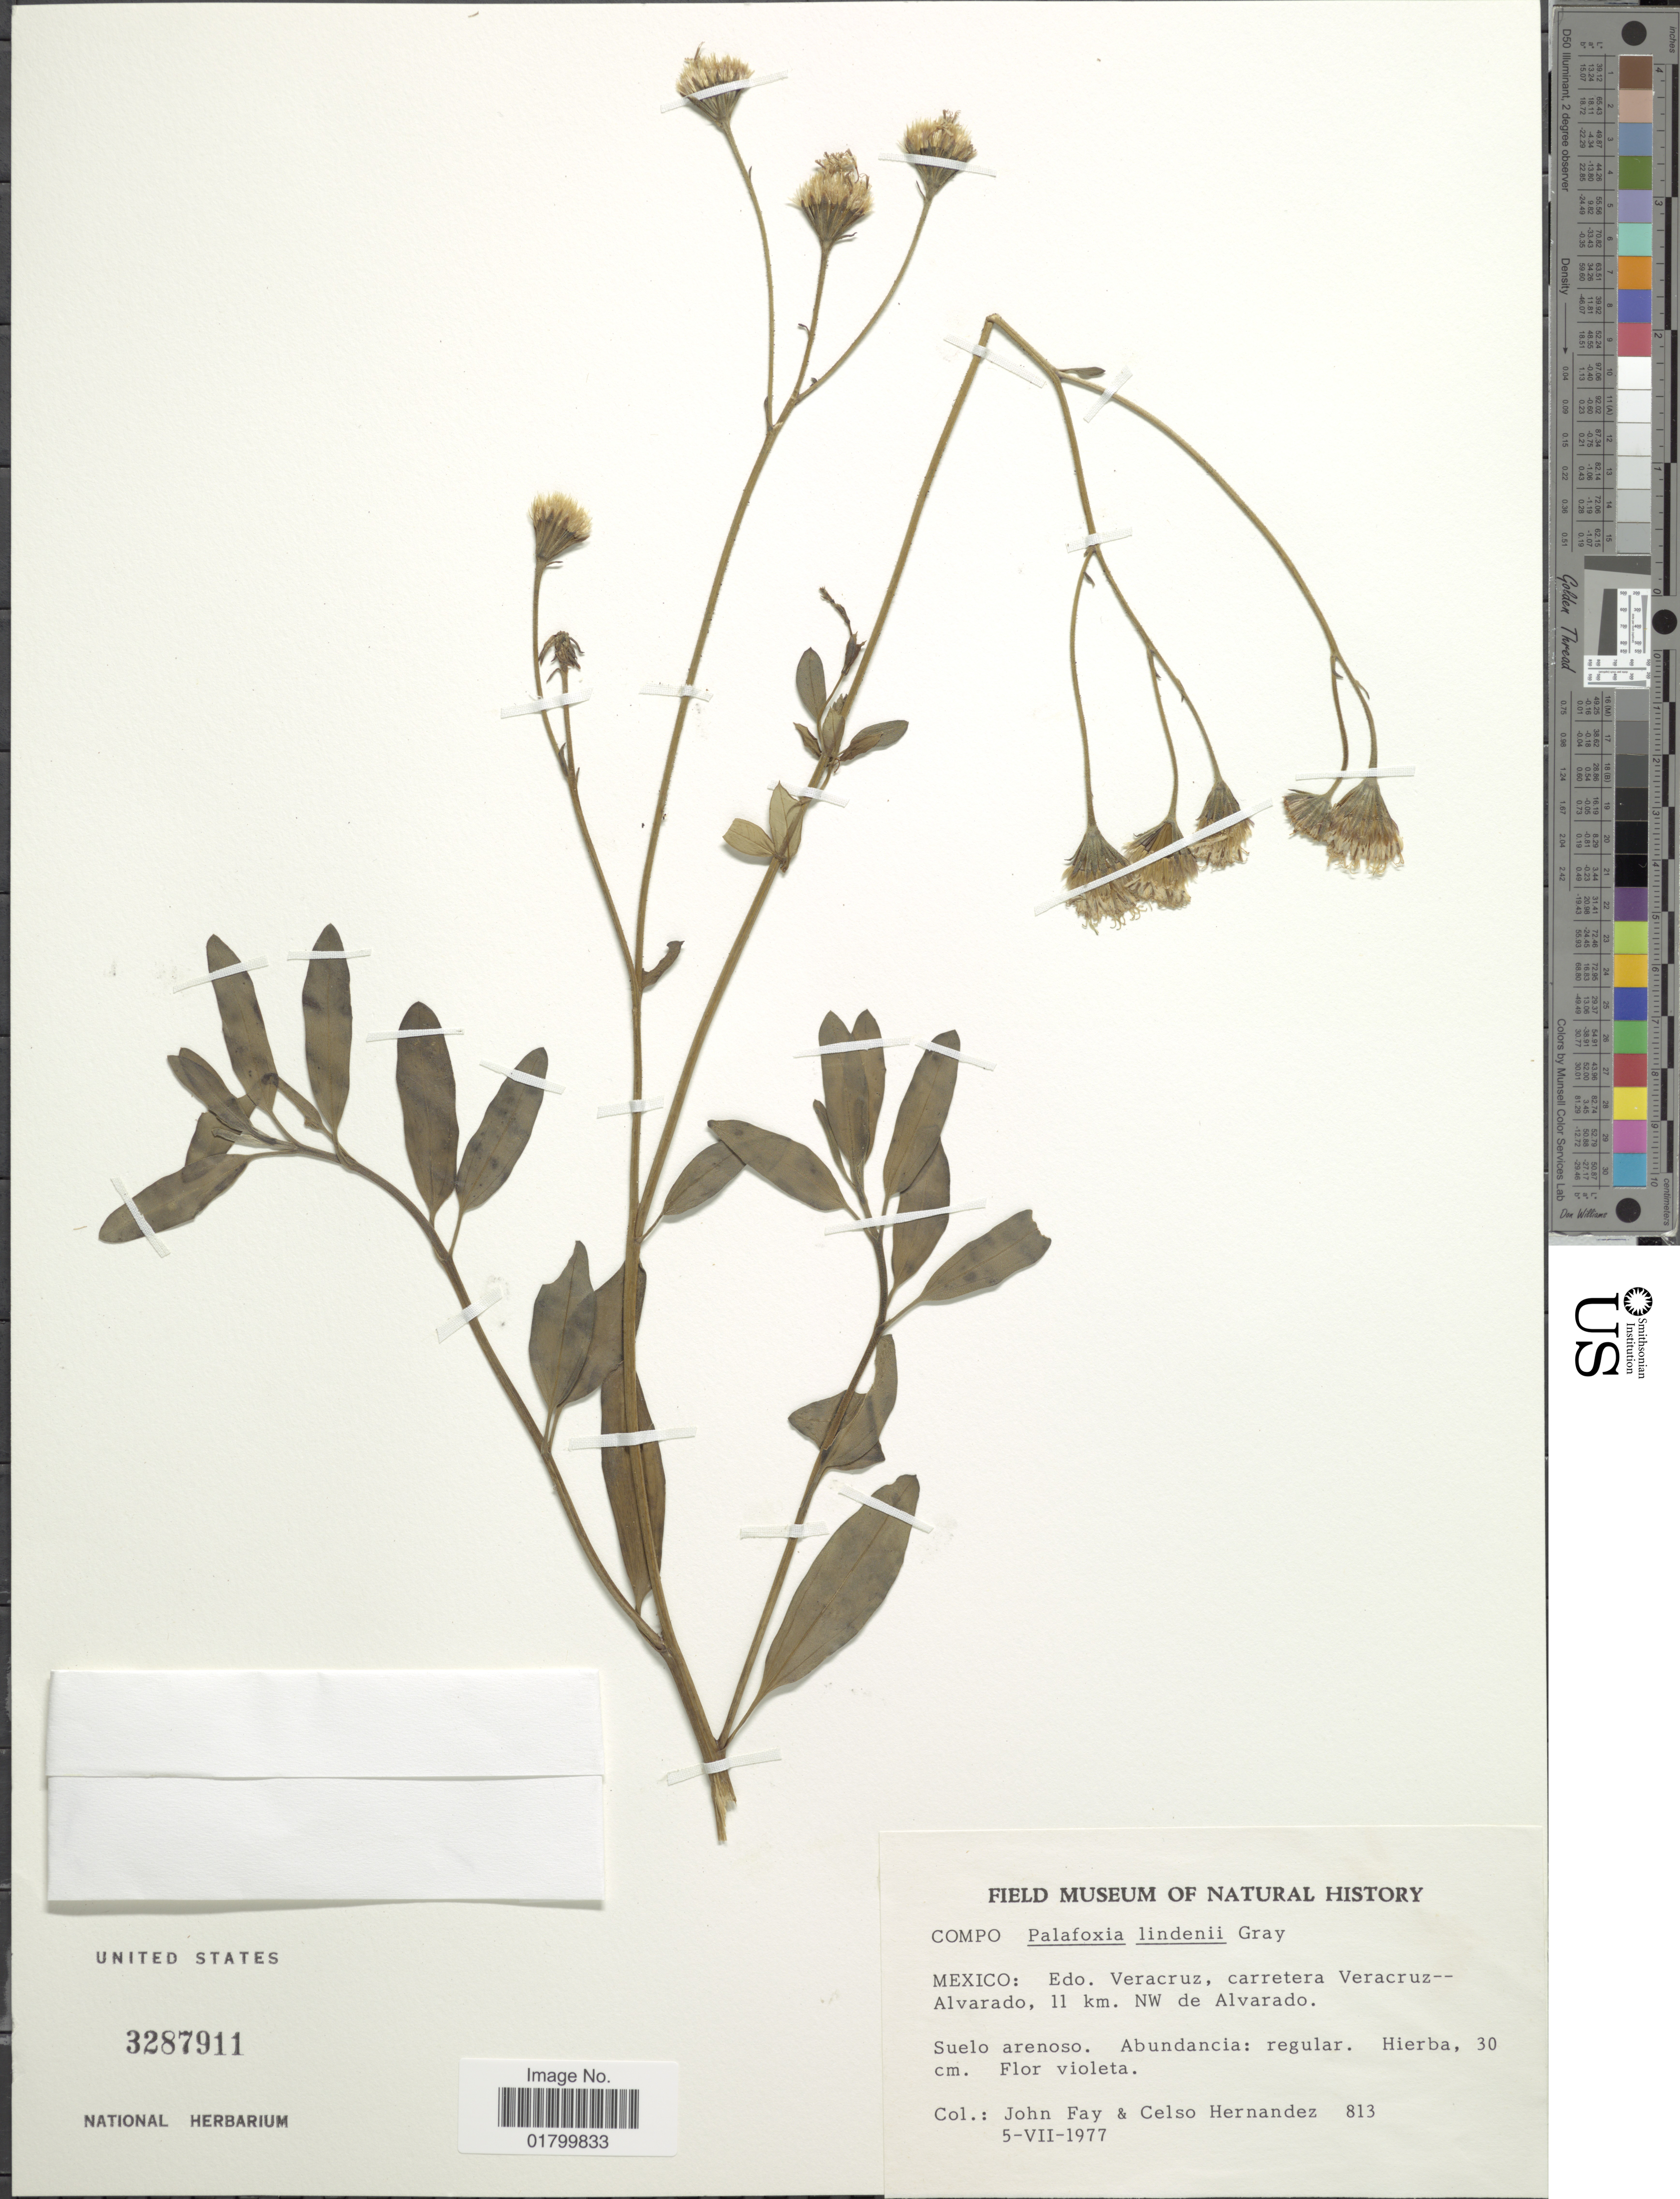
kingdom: Plantae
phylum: Tracheophyta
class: Magnoliopsida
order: Asterales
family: Asteraceae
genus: Palafoxia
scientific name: Palafoxia lindenii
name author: A. Gray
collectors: J. M. Fay & C. Hernandez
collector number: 813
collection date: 1977-07-05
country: Mexico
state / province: Veracruz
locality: Mexico: Edo. Veracruz, carretera Veracruz Alvarado, 11 km. NW de Alvarado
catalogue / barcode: US 3287911